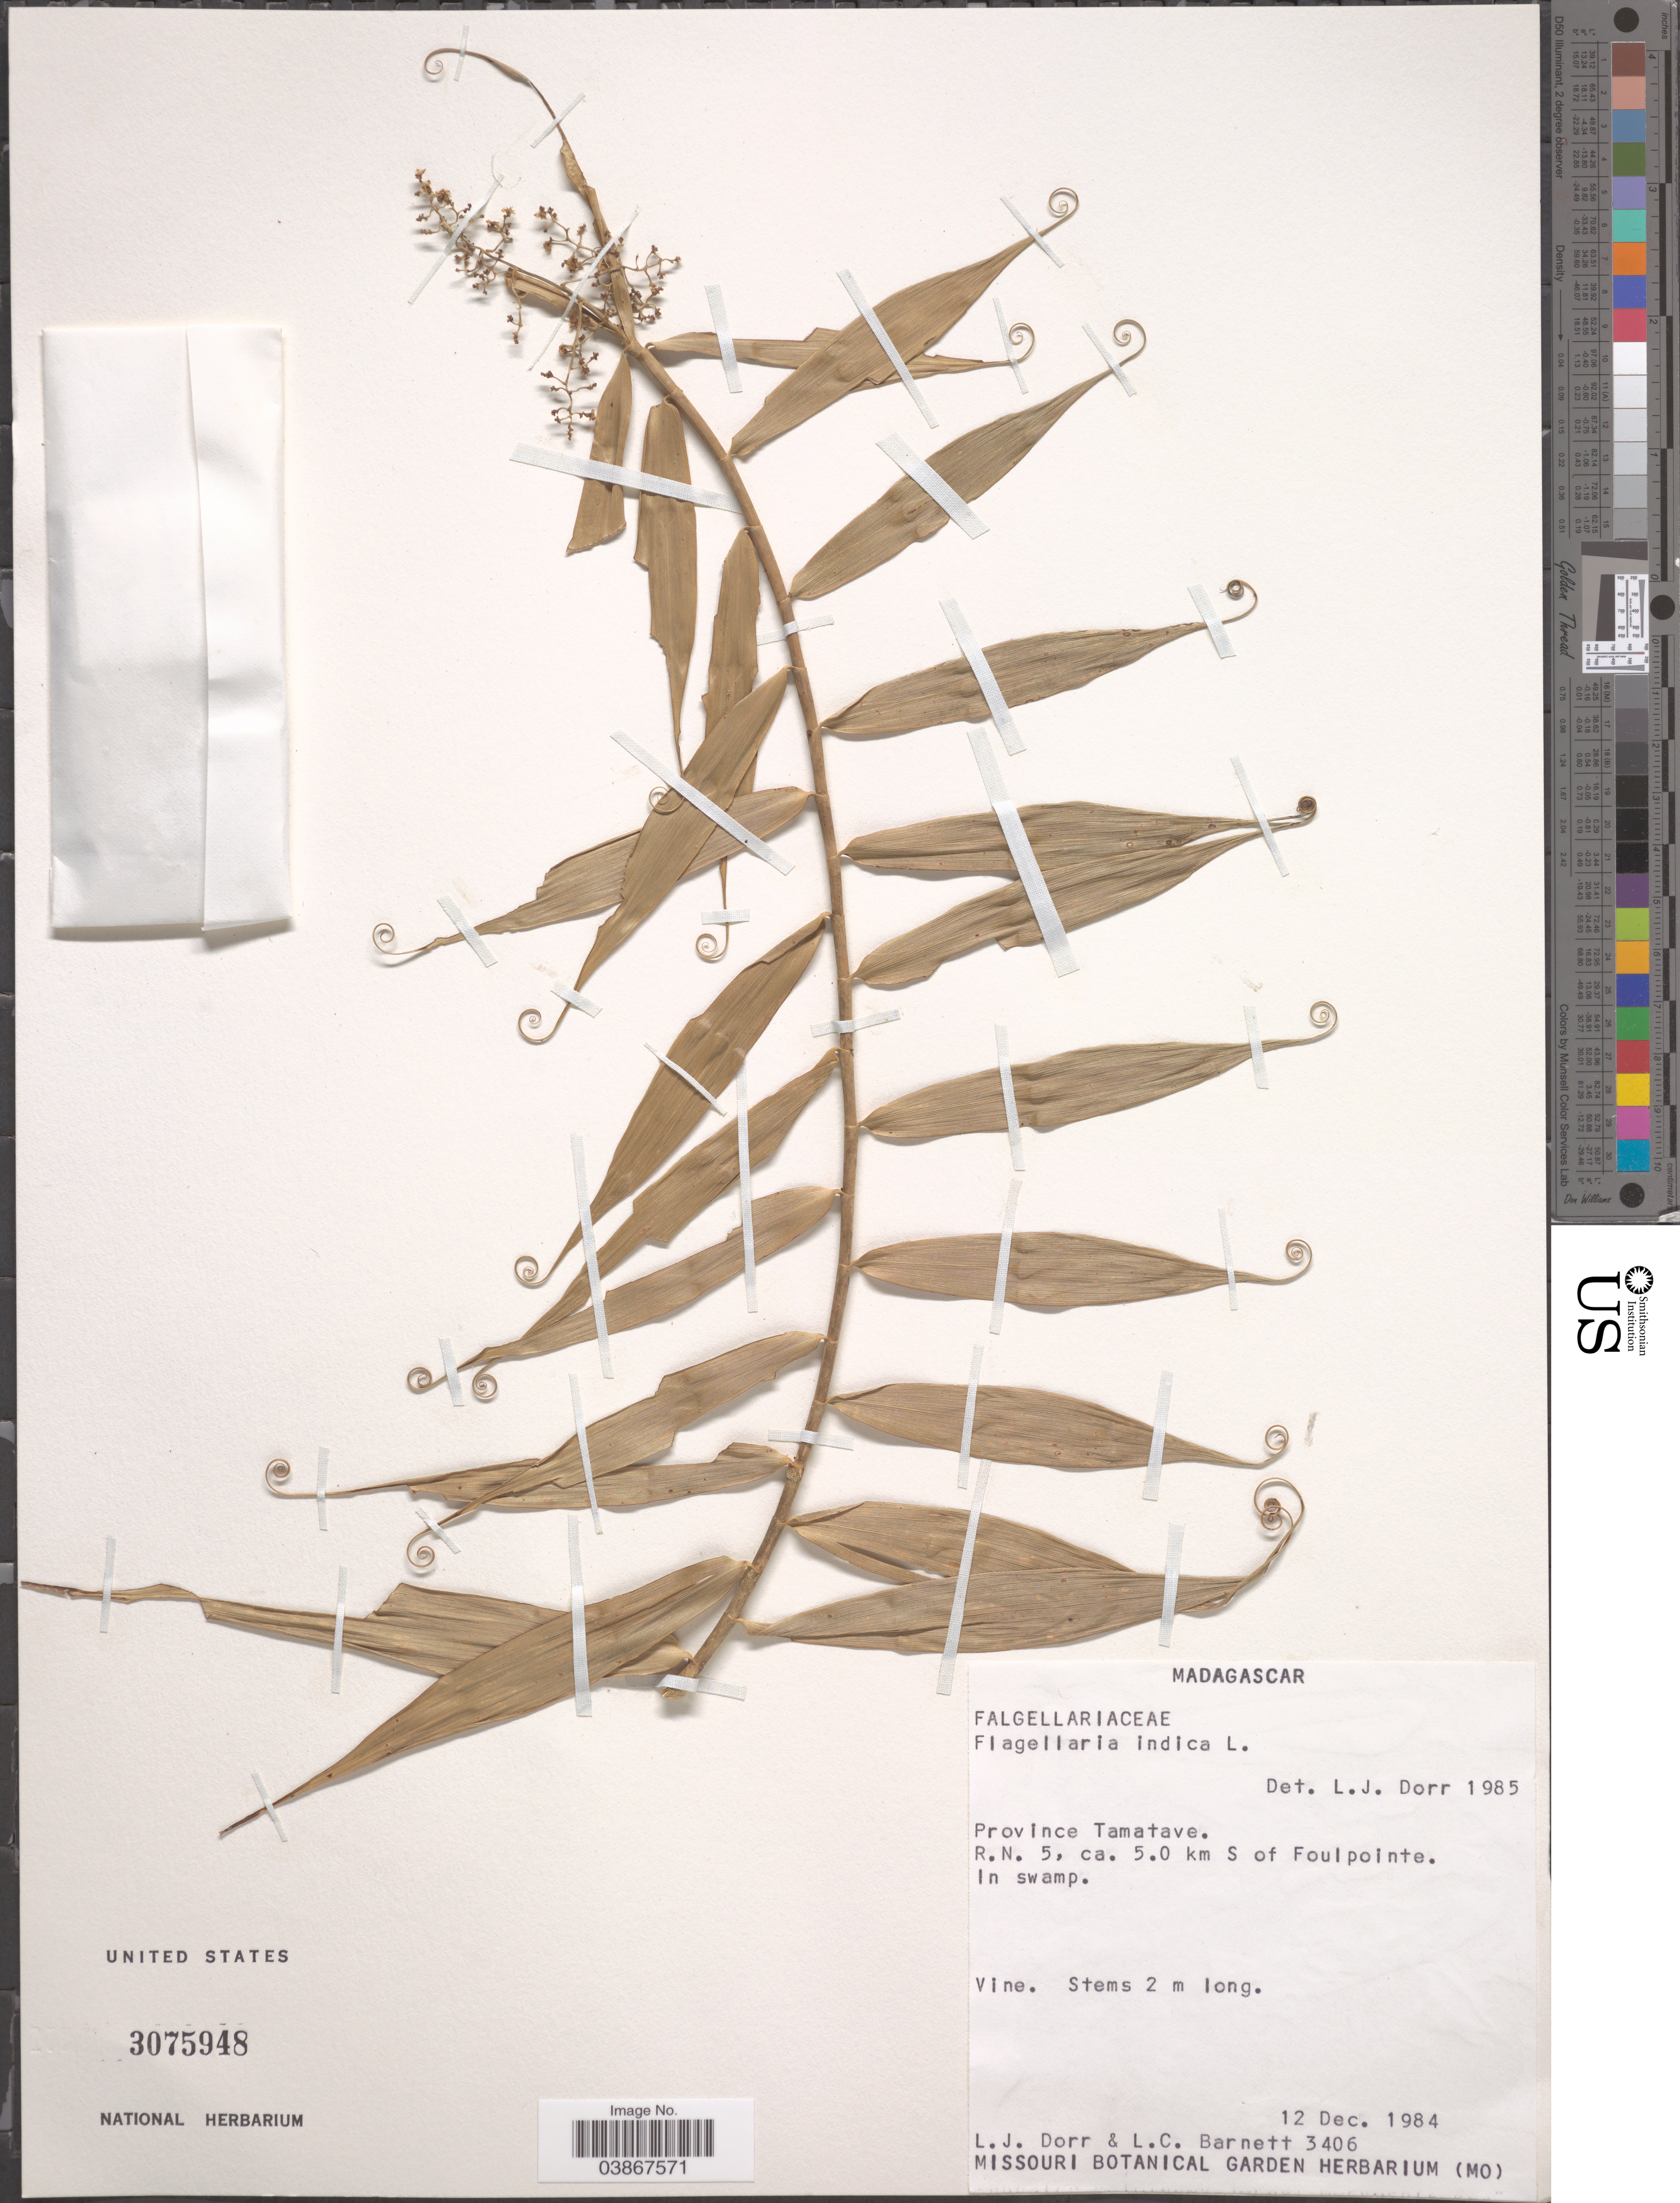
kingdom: Plantae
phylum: Tracheophyta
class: Liliopsida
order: Poales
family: Flagellariaceae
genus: Flagellaria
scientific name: Flagellaria indica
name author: L.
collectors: L. J. Dorr & L. C. Barnett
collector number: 3406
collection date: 1984-12-12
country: Madagascar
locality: Province Tamatave. R.N. 5, ca. 5.0 km S of Foulpointe.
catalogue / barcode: US 3075948